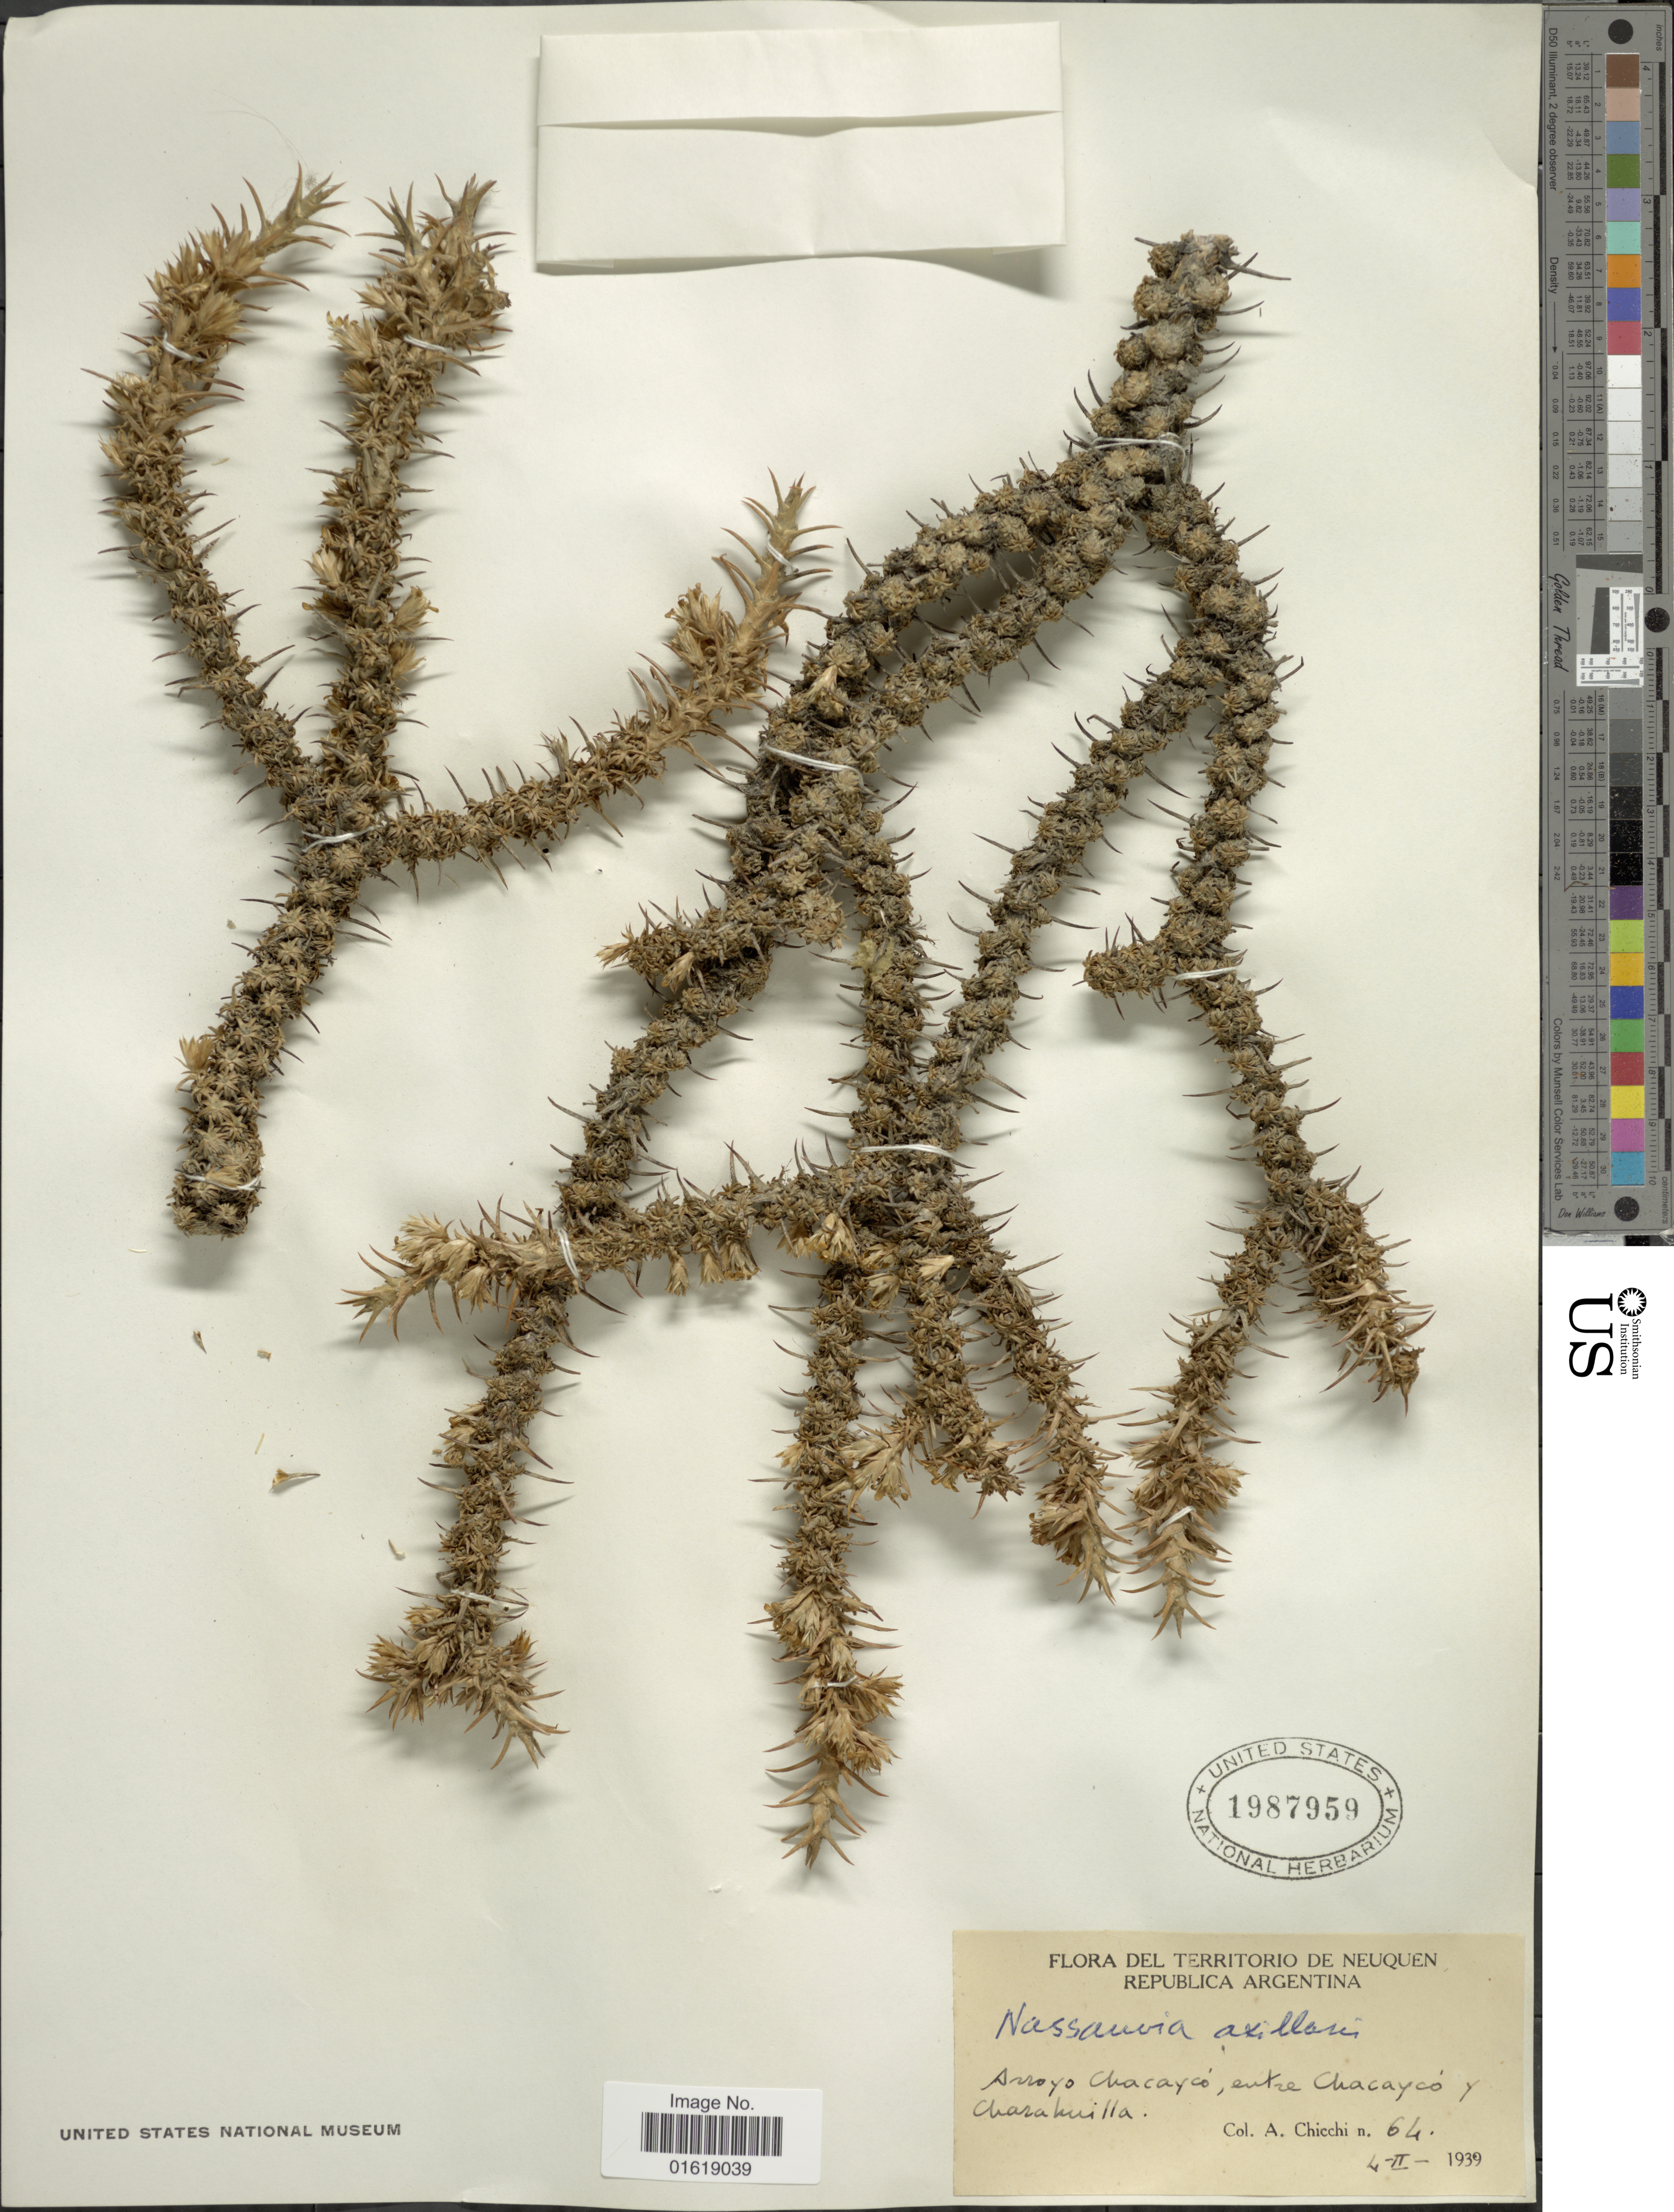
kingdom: Plantae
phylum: Tracheophyta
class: Magnoliopsida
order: Asterales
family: Asteraceae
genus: Nassauvia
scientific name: Nassauvia axillaris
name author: D. Don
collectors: A. Chicchi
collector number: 64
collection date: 1939-02-04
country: Argentina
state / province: Neuquen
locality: Territorio de Neuquen. Republica Argentina. Arroyo Chacaycó, entre Chacaycó y Charakuilla.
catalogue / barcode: US 1987959